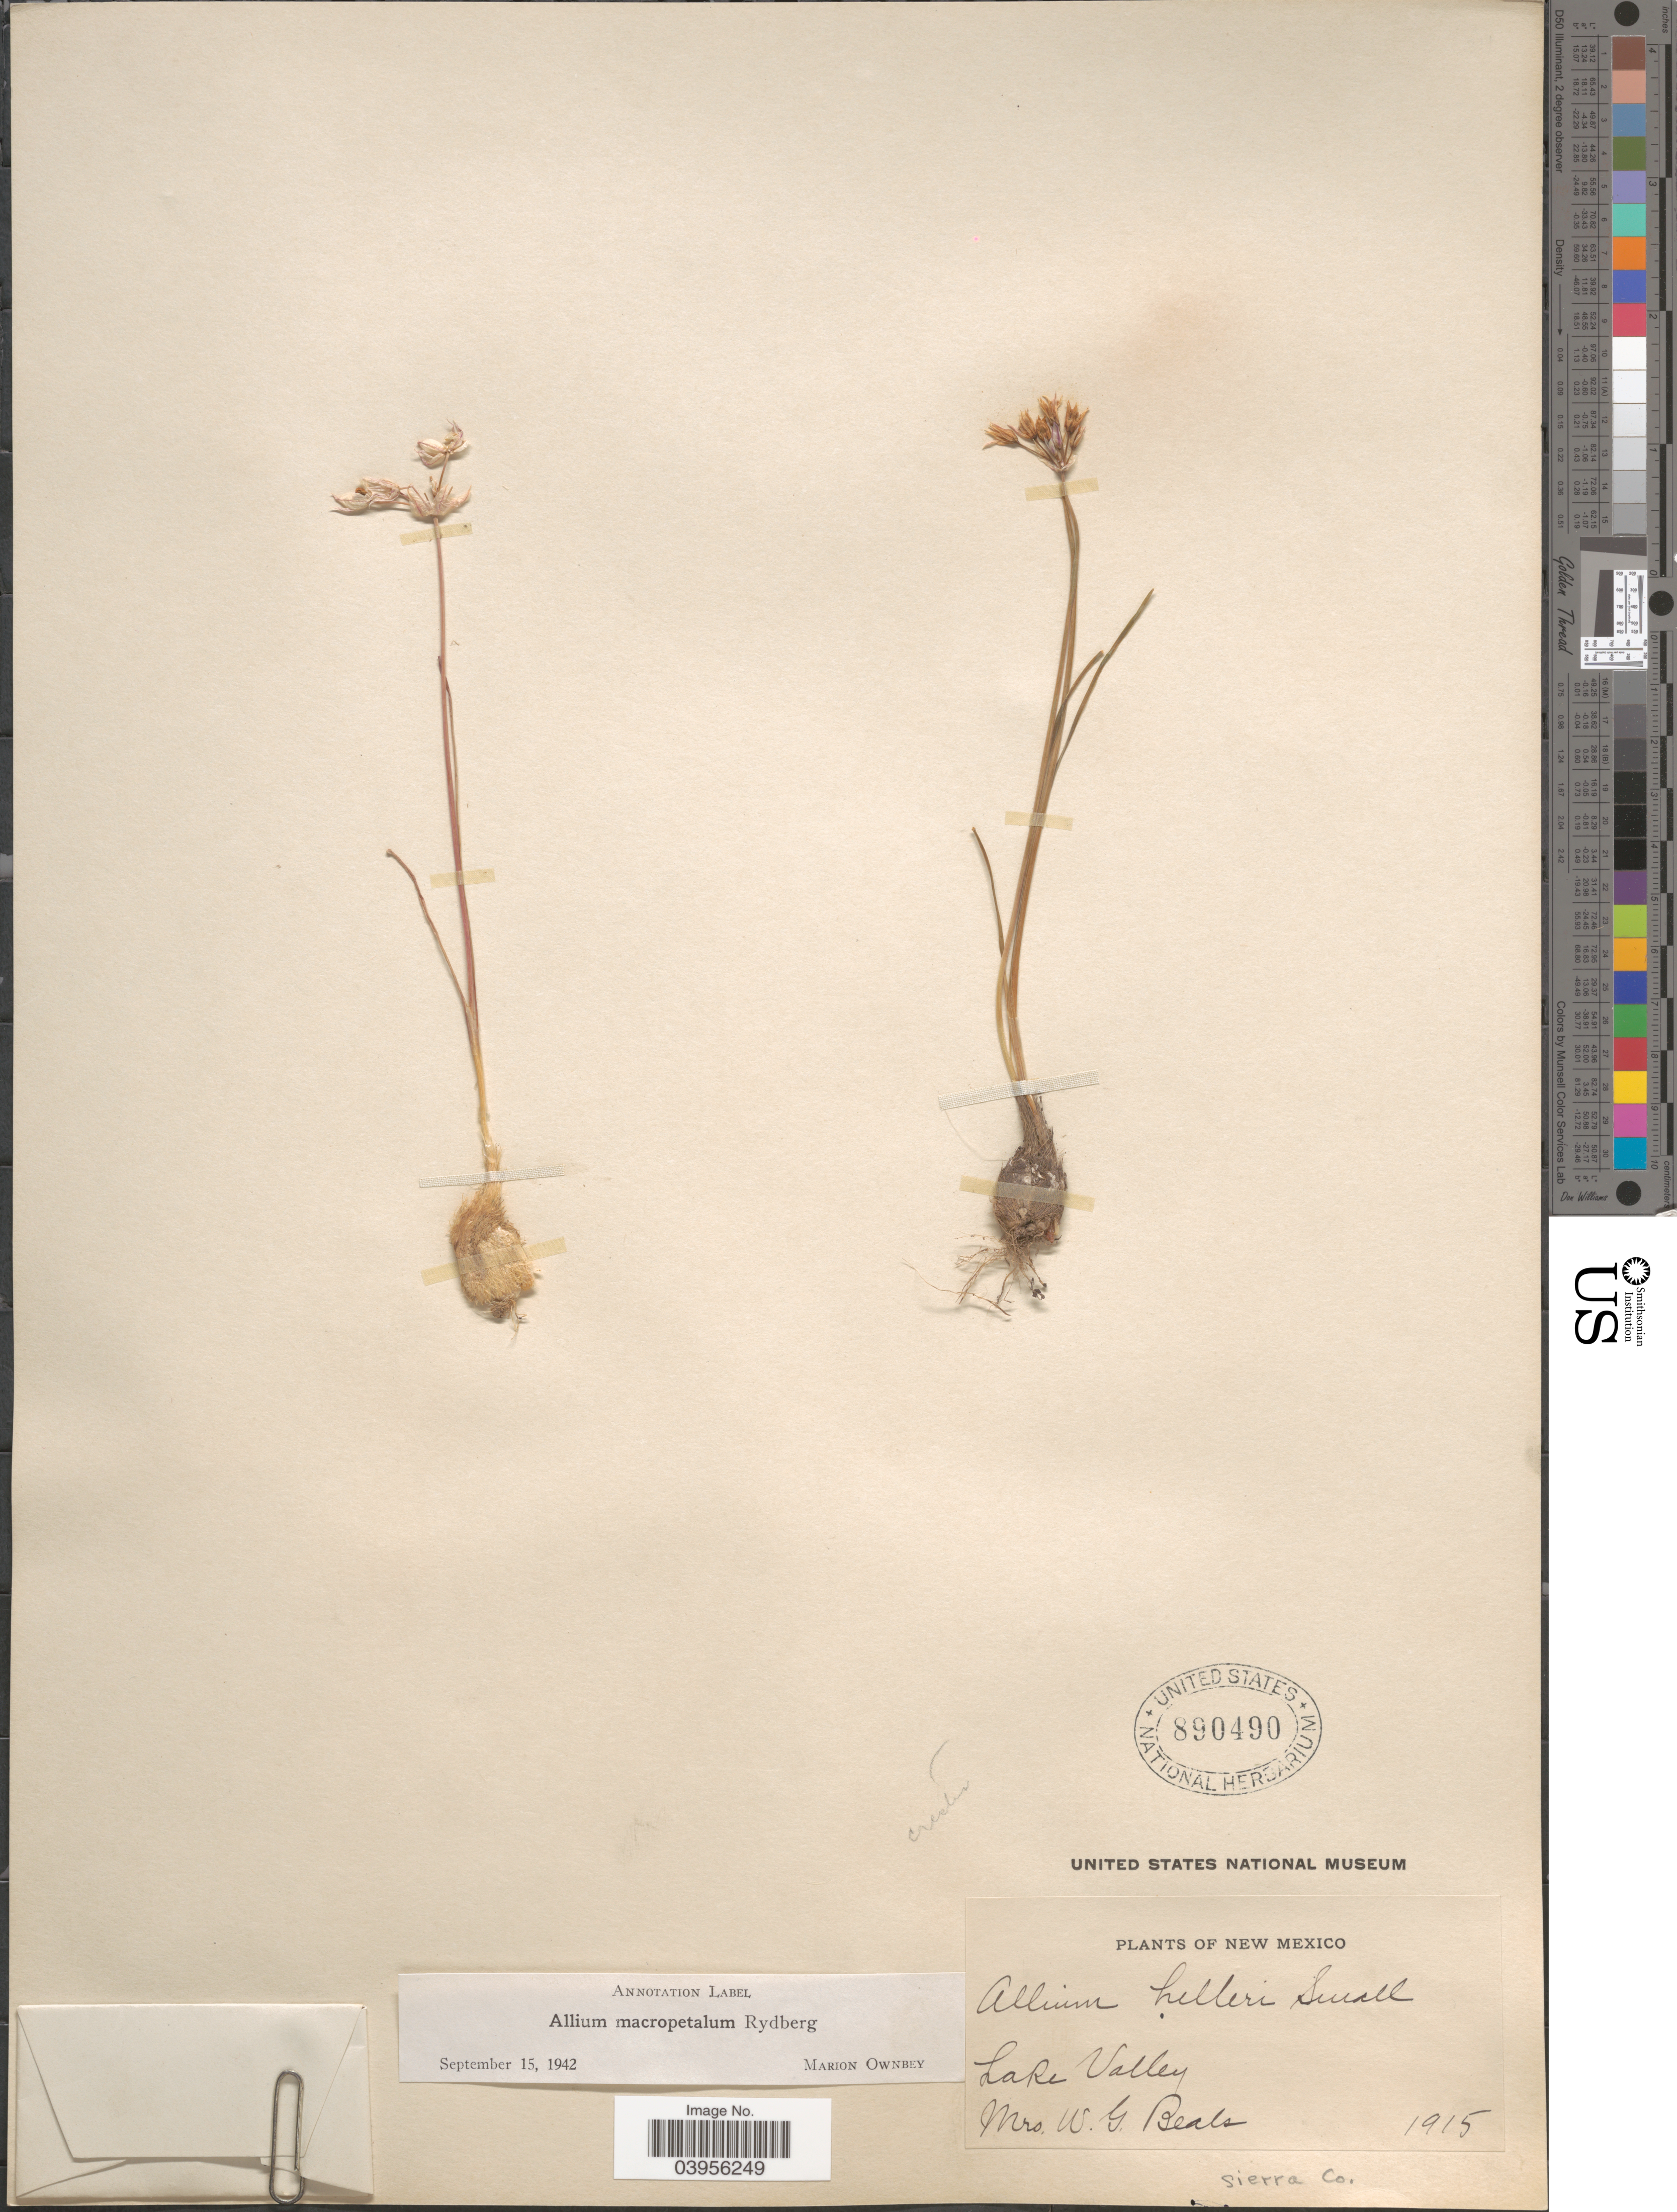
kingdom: Plantae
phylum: Tracheophyta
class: Liliopsida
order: Asparagales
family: Amaryllidaceae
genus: Allium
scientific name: Allium macropetalum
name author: Rydb.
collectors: Mrs. W. G. Beals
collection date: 1915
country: United States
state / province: New Mexico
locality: Lake Valley. Sierra Co.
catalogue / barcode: US 890490